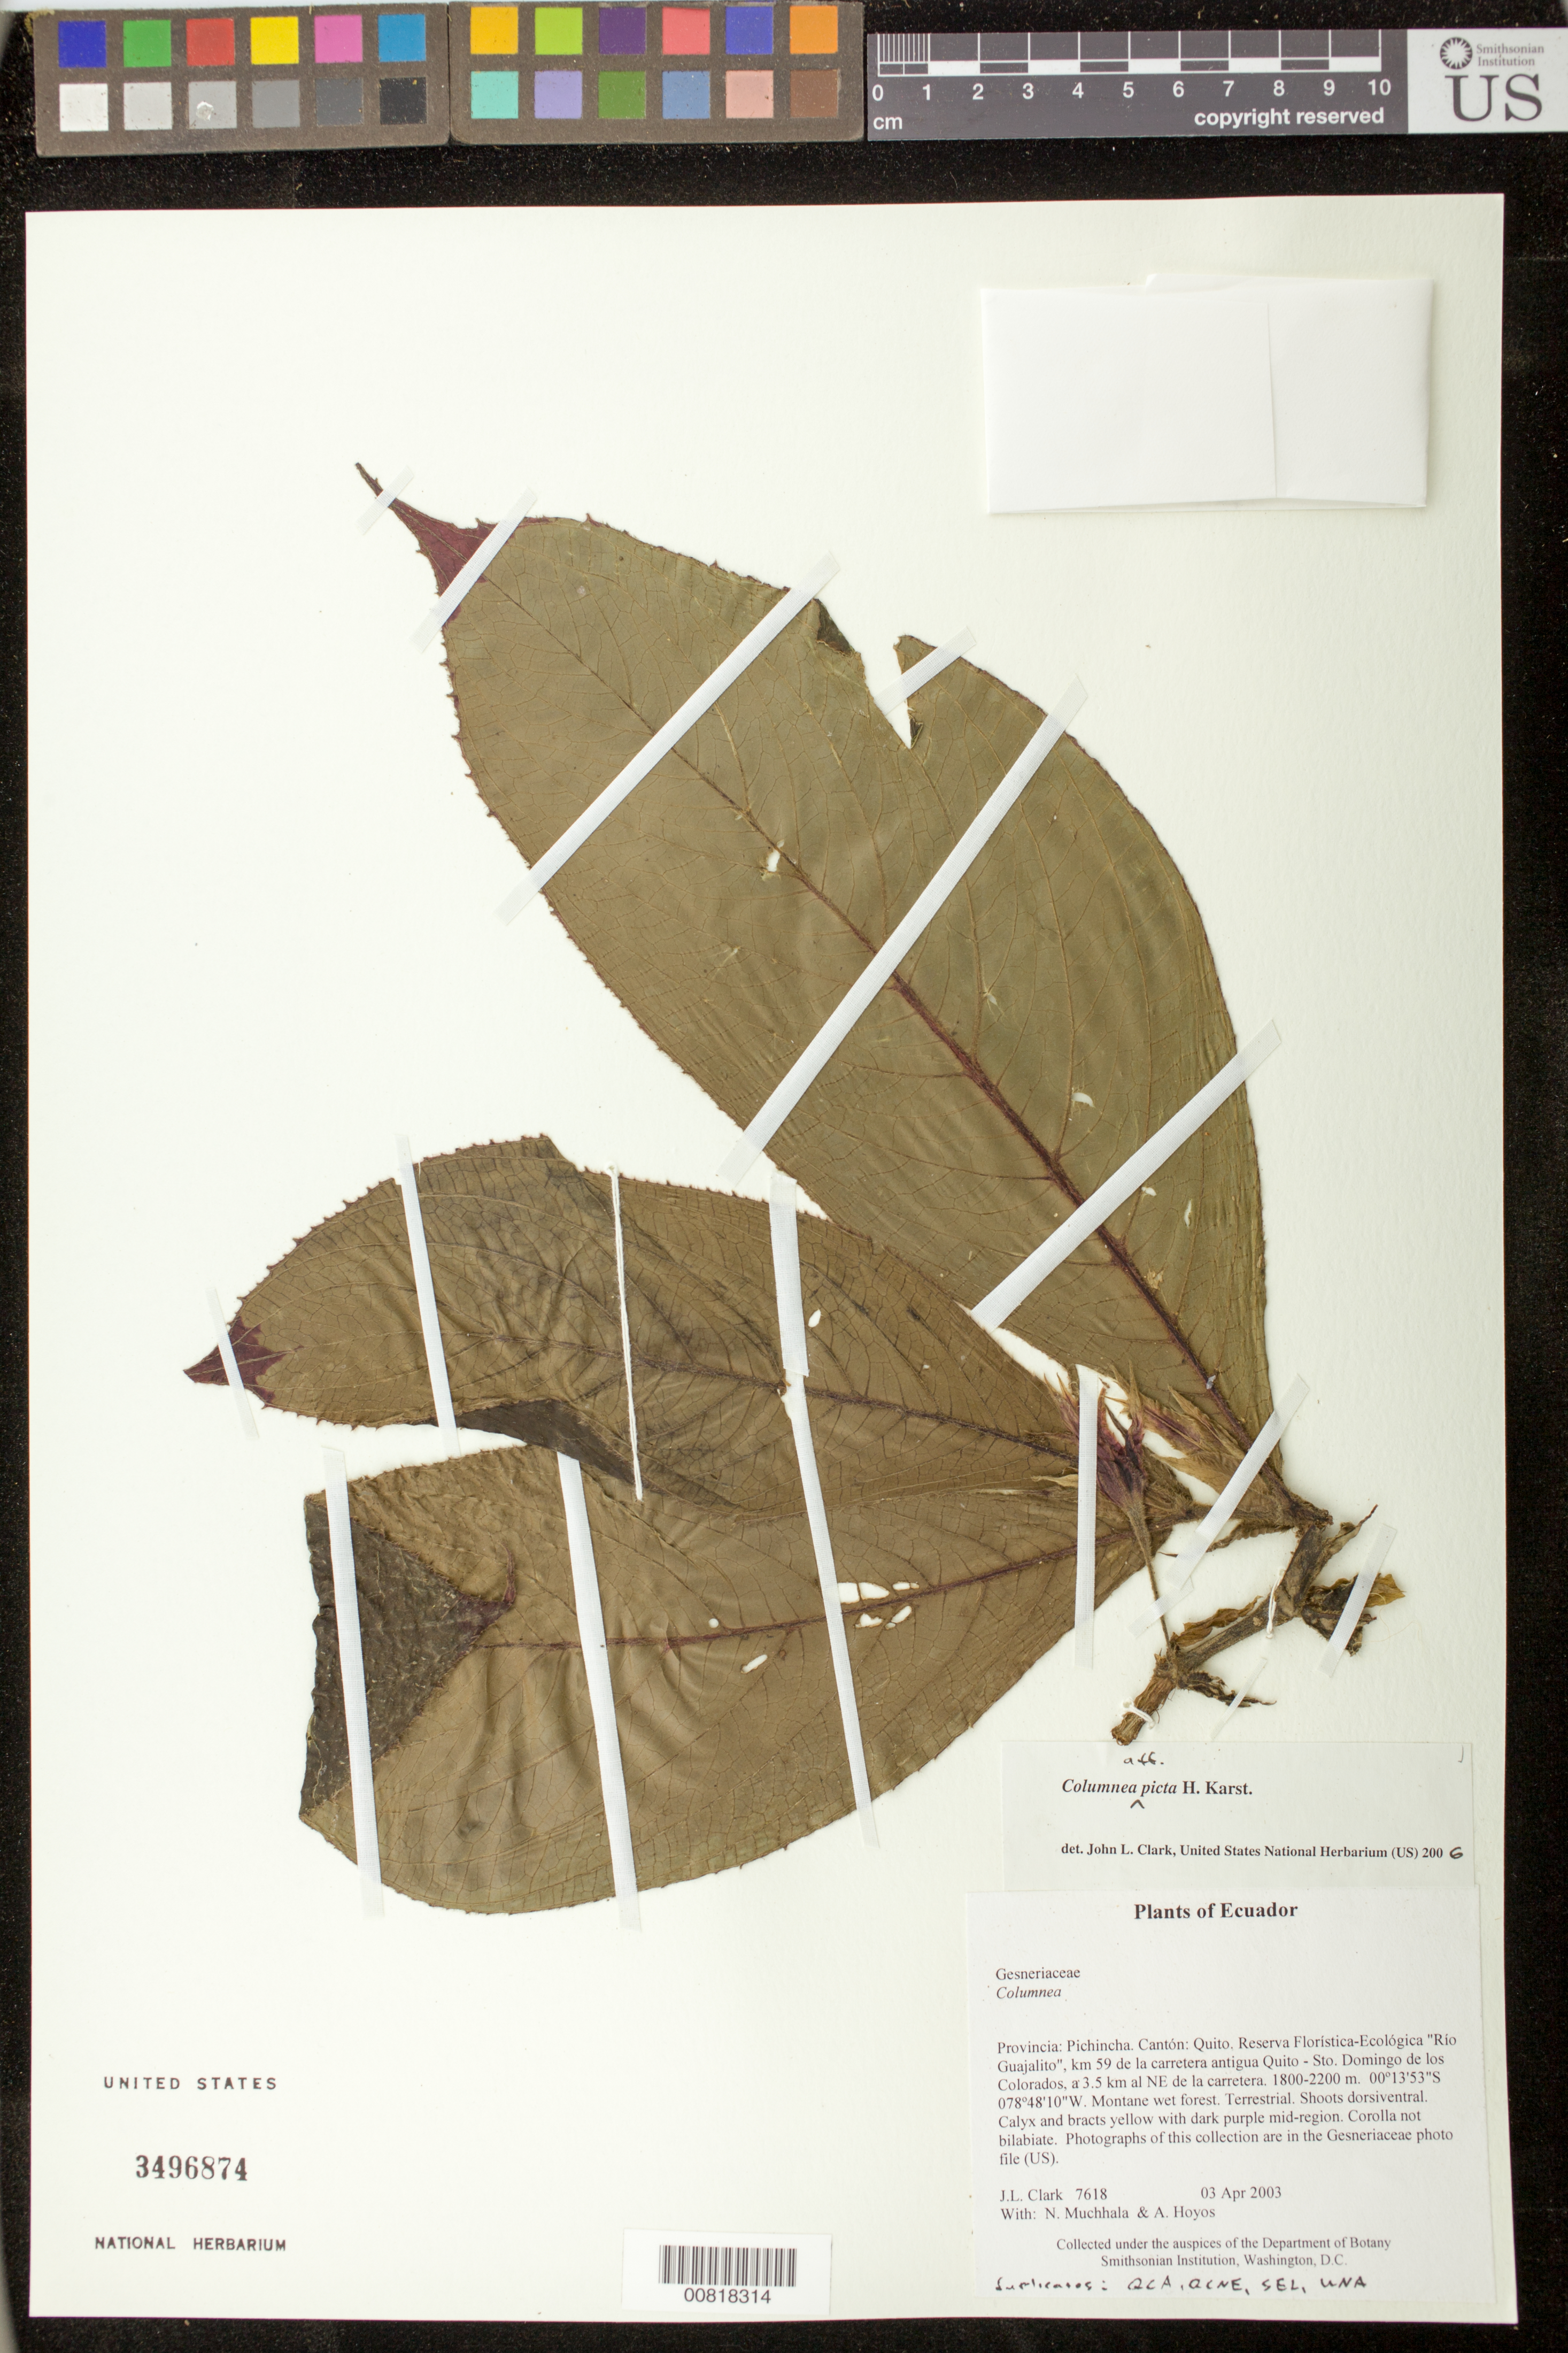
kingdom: Plantae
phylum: Tracheophyta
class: Magnoliopsida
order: Lamiales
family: Gesneriaceae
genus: Columnea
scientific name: Columnea angulata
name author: J.L. Clark & Tobar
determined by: Skog, Laurence E.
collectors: J. L. Clark, N. Muchhala & A. Hoyos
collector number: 7618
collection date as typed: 03 Apr 2003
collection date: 2003-04-03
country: Ecuador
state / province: Pichincha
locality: Quito. Reserva Florística-Ecológica "Río Guajalito", km 59 de la carretera antigua Quito - Sto. Domingo de los Colorados, a 3.5 km al NE de la carretera.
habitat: Montane wet forest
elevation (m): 1800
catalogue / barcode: US 3496874